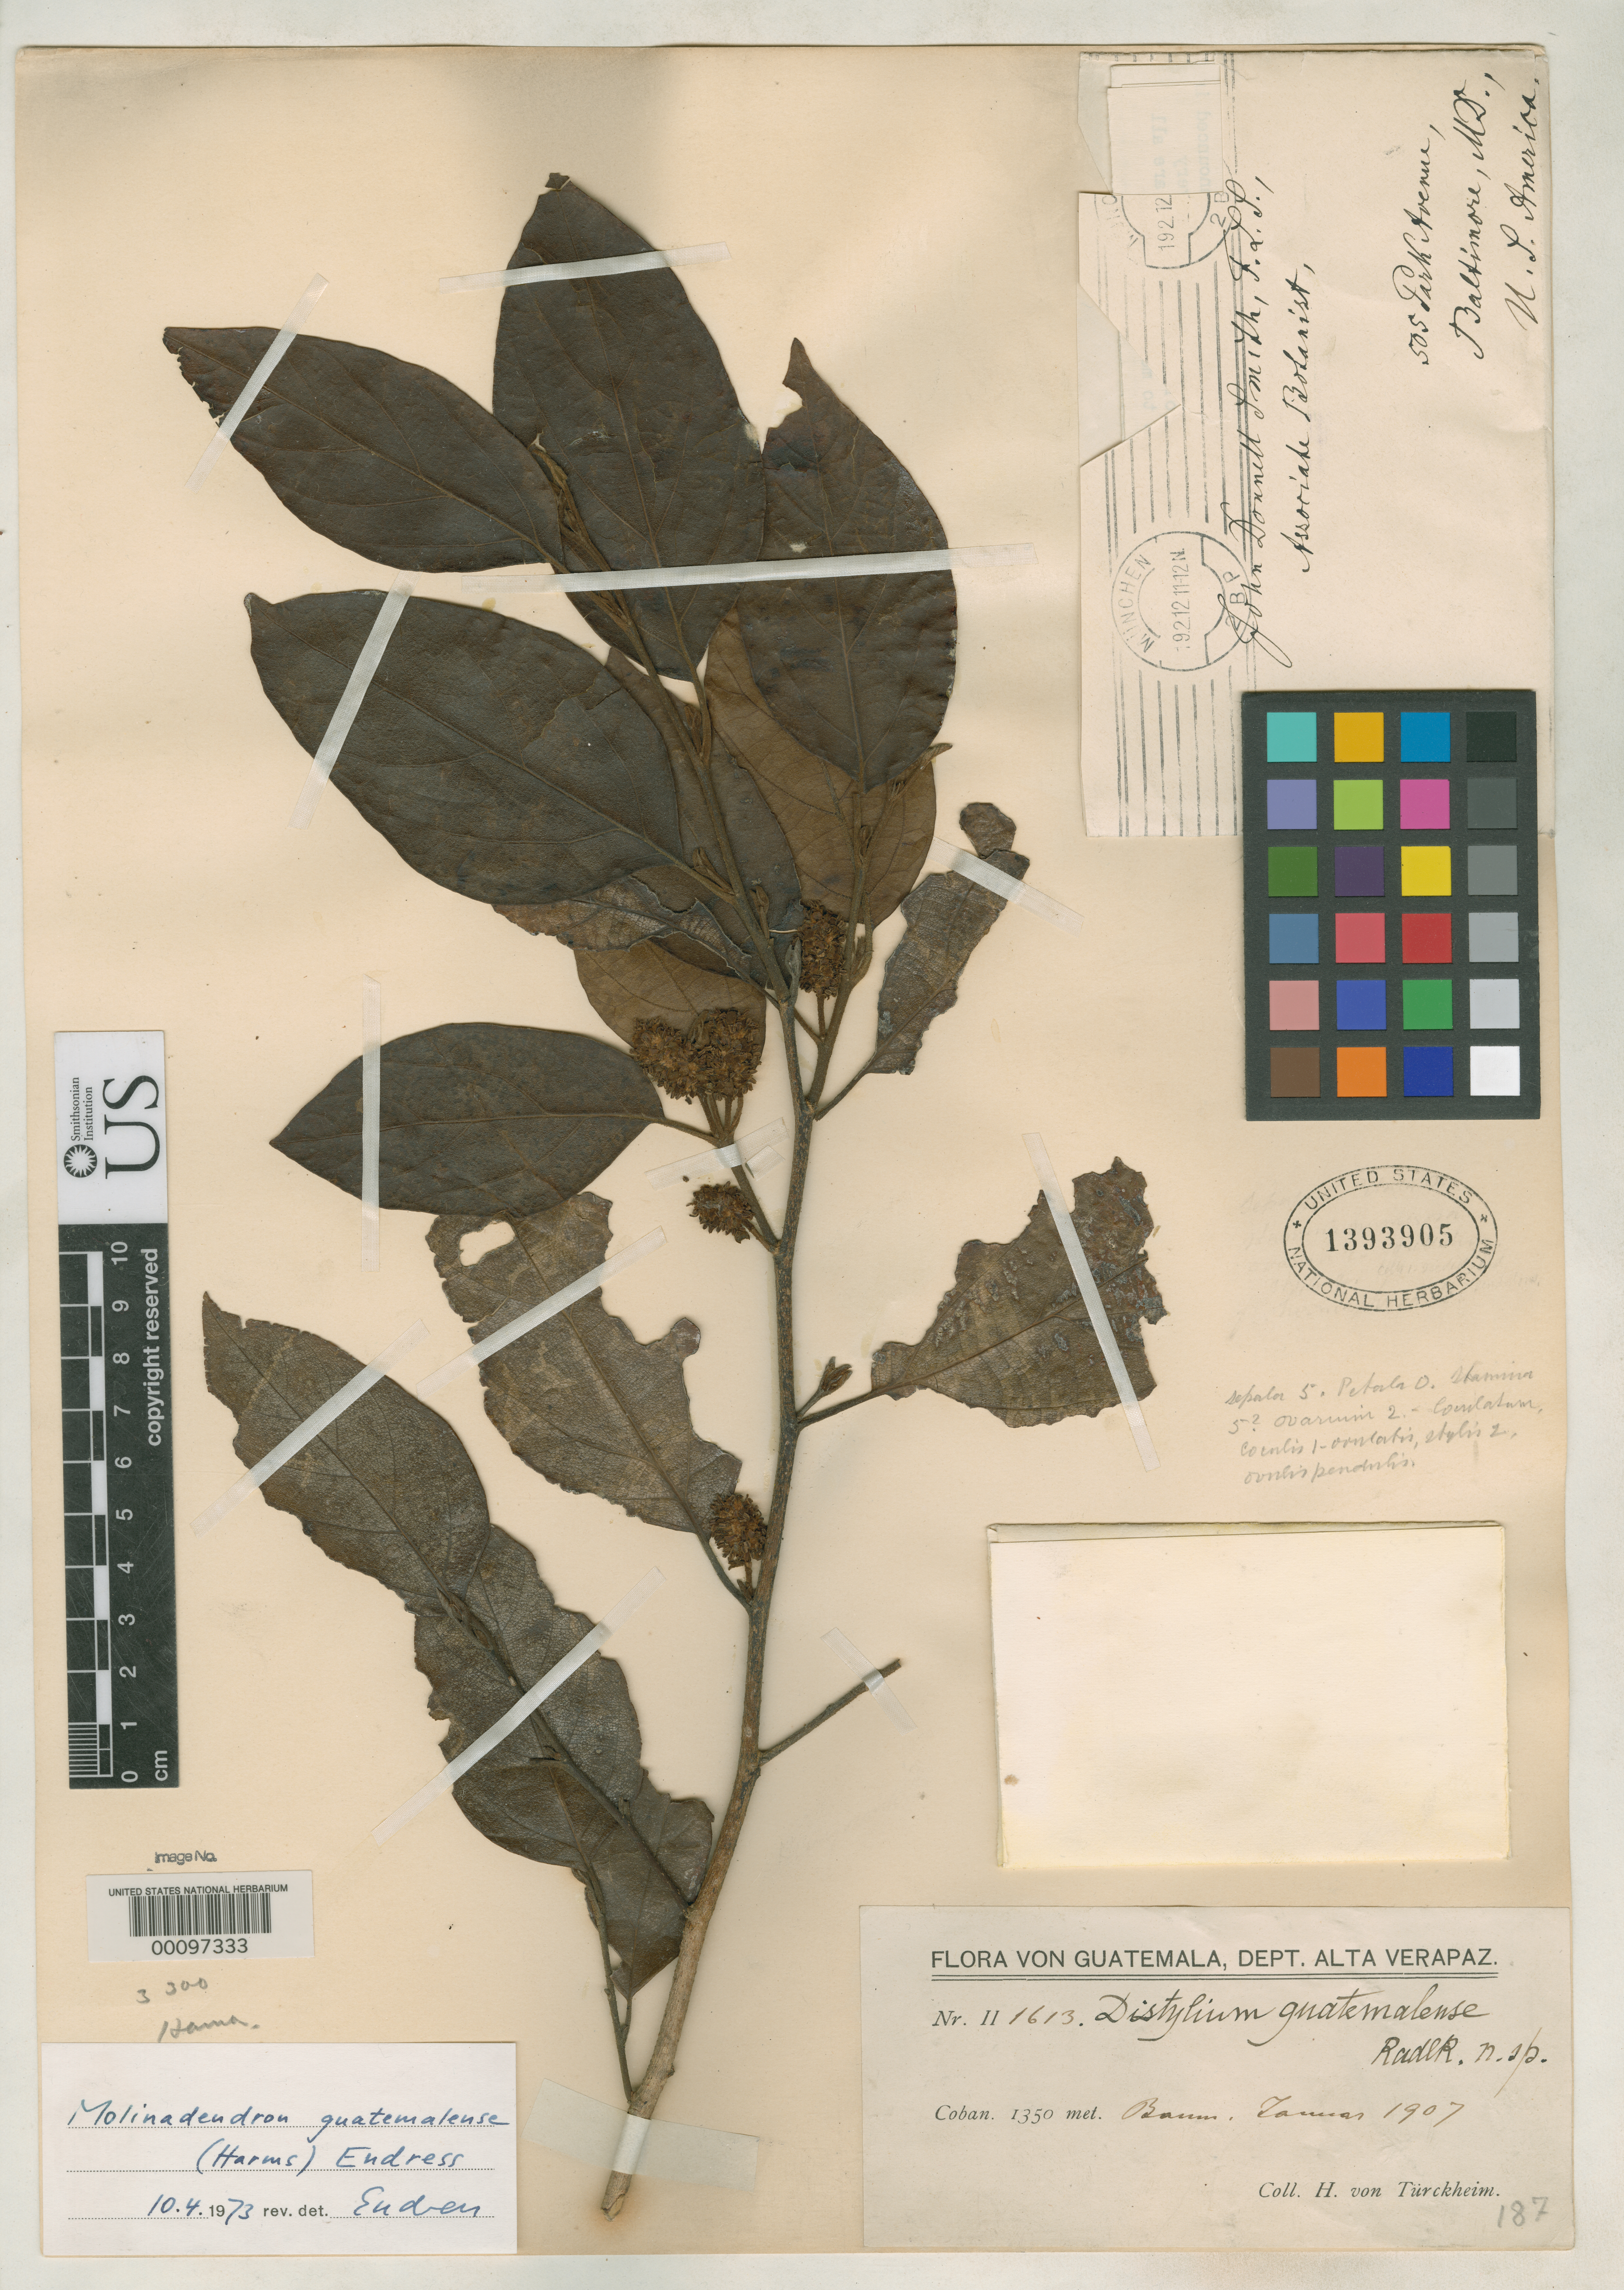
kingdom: Plantae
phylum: Tracheophyta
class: Magnoliopsida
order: Saxifragales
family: Hamamelidaceae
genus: Distylium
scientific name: Distylium guatemalense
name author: Radlk. ex Harms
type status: Isotype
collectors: H. von Türckheim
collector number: II 1613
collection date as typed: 1907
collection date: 1907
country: Guatemala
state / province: Alta Verapaz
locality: Cobán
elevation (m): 1350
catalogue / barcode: US 1393905